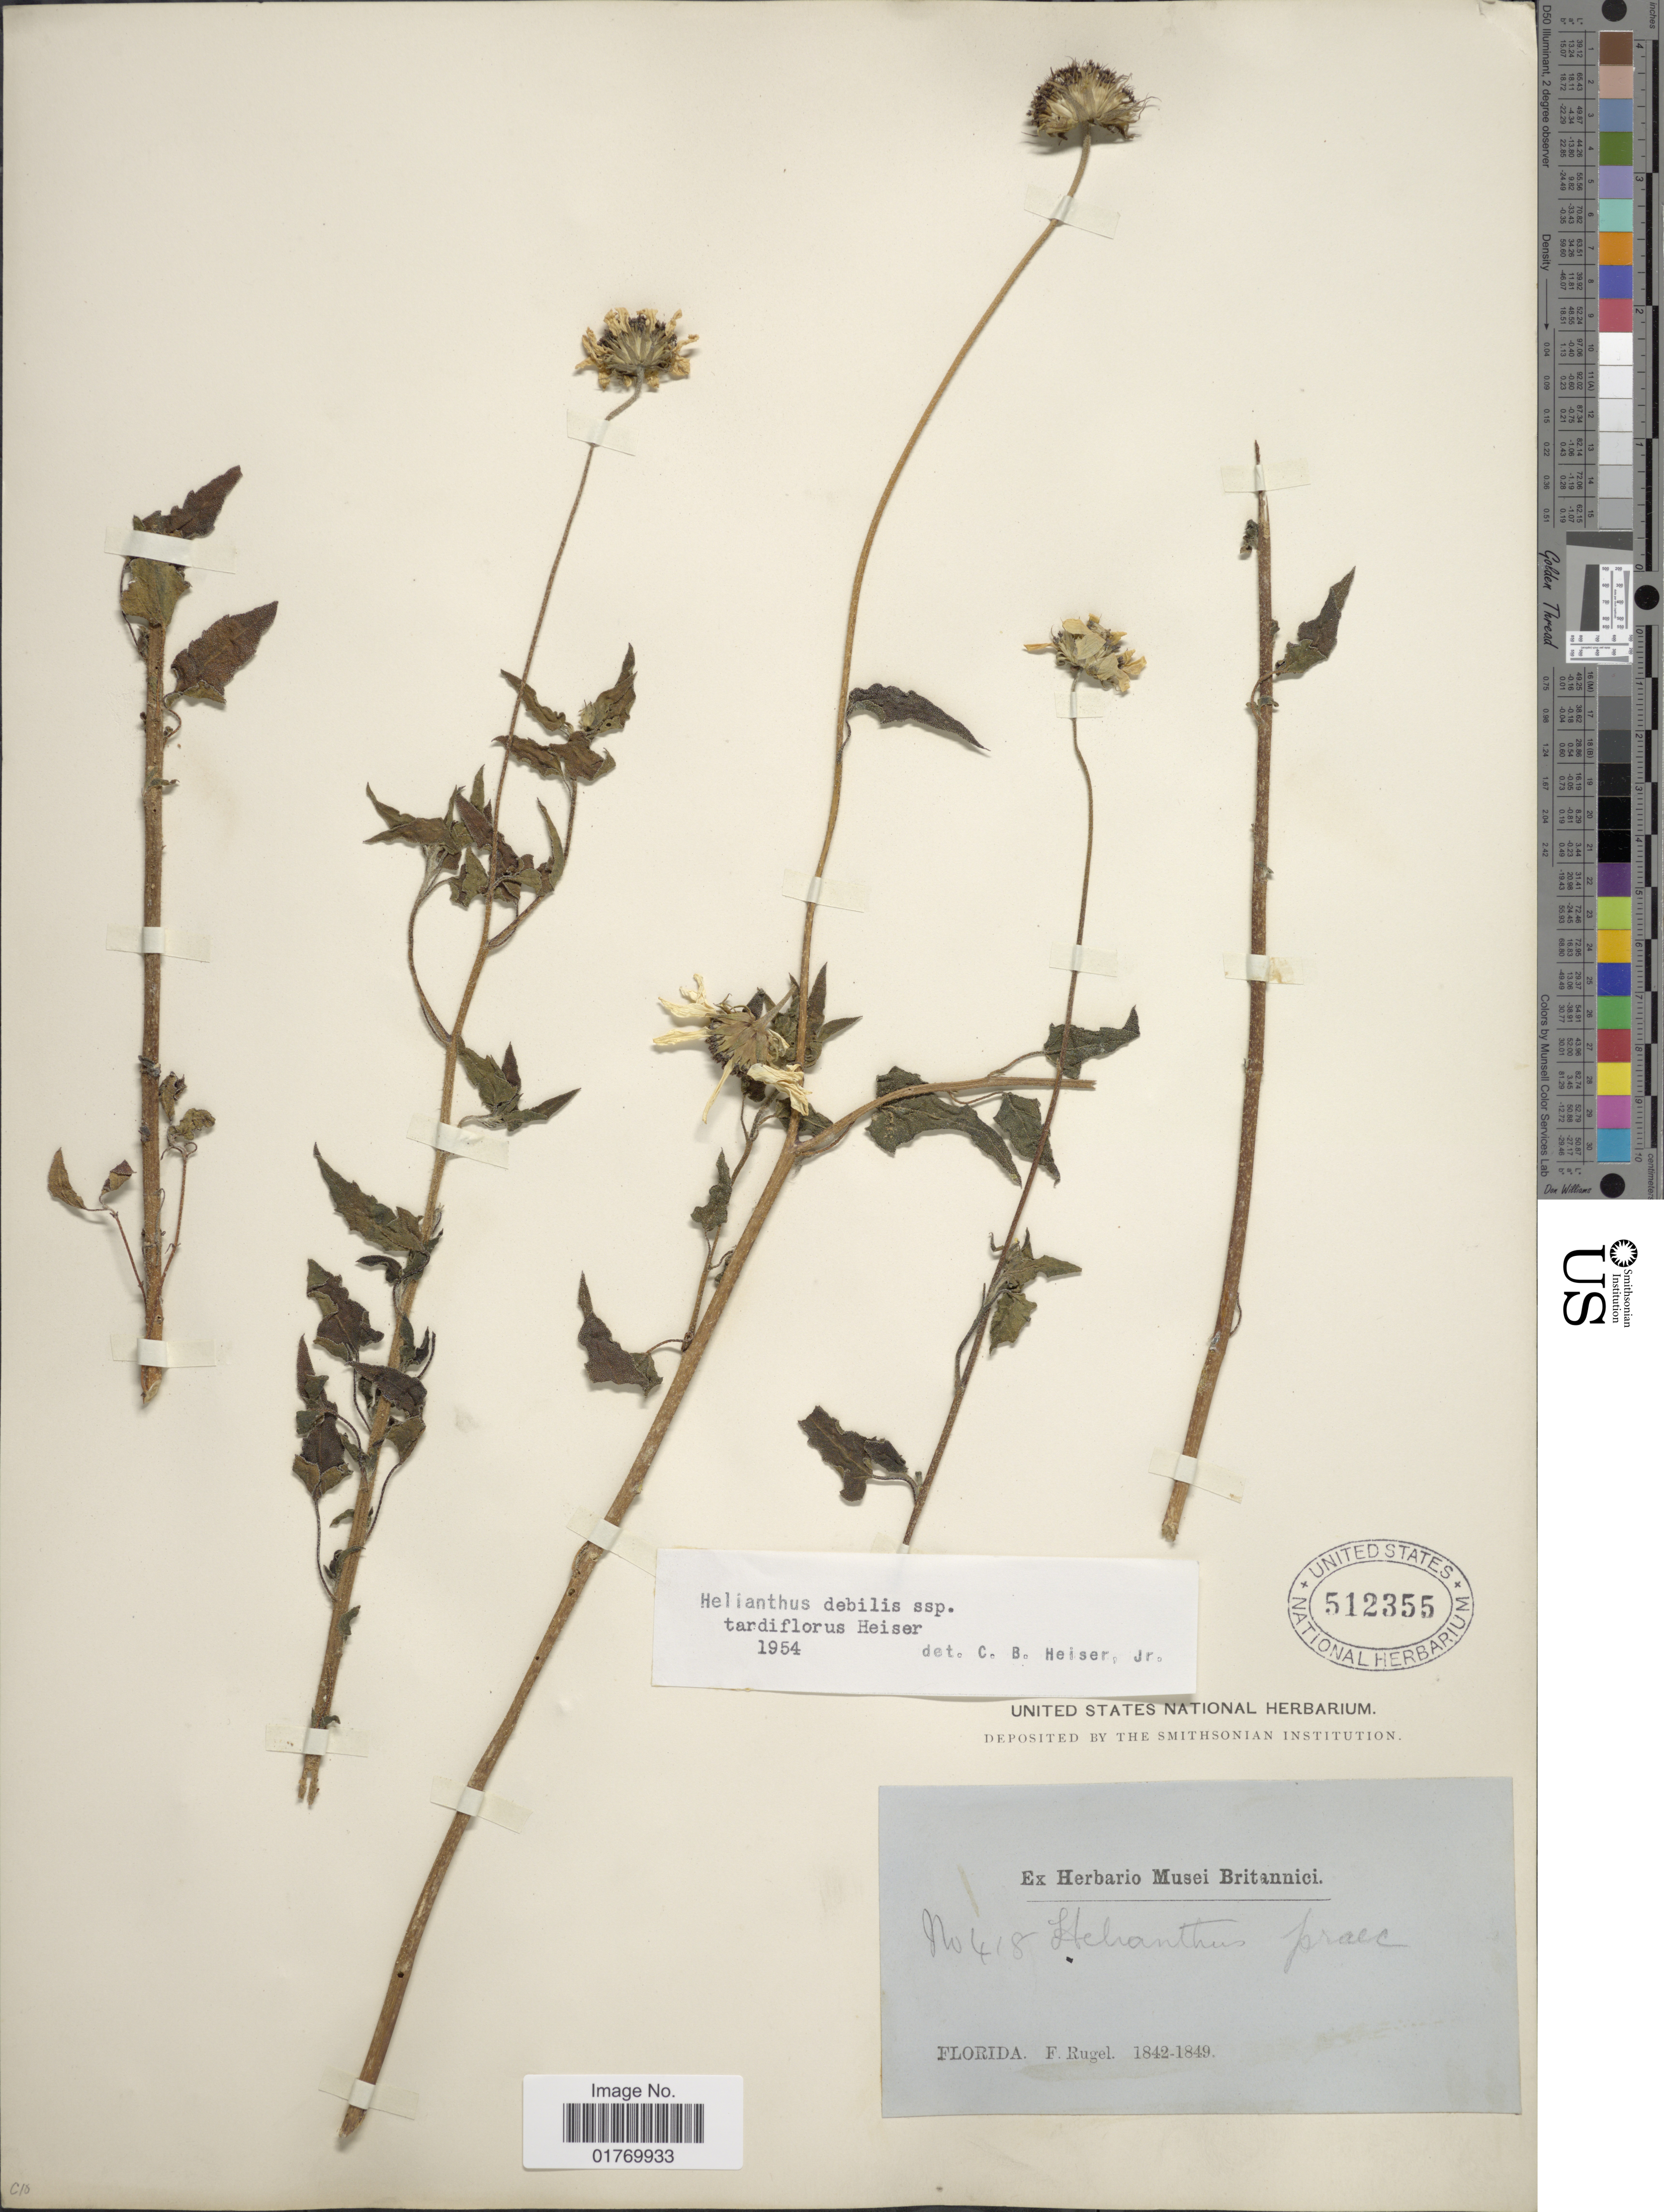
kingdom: Plantae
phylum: Tracheophyta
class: Magnoliopsida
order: Asterales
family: Asteraceae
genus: Helianthus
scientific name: Helianthus debilis subsp. tardiflorus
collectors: F. Rugel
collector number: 418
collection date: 1842/1849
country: United States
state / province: Florida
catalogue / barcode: US 512355